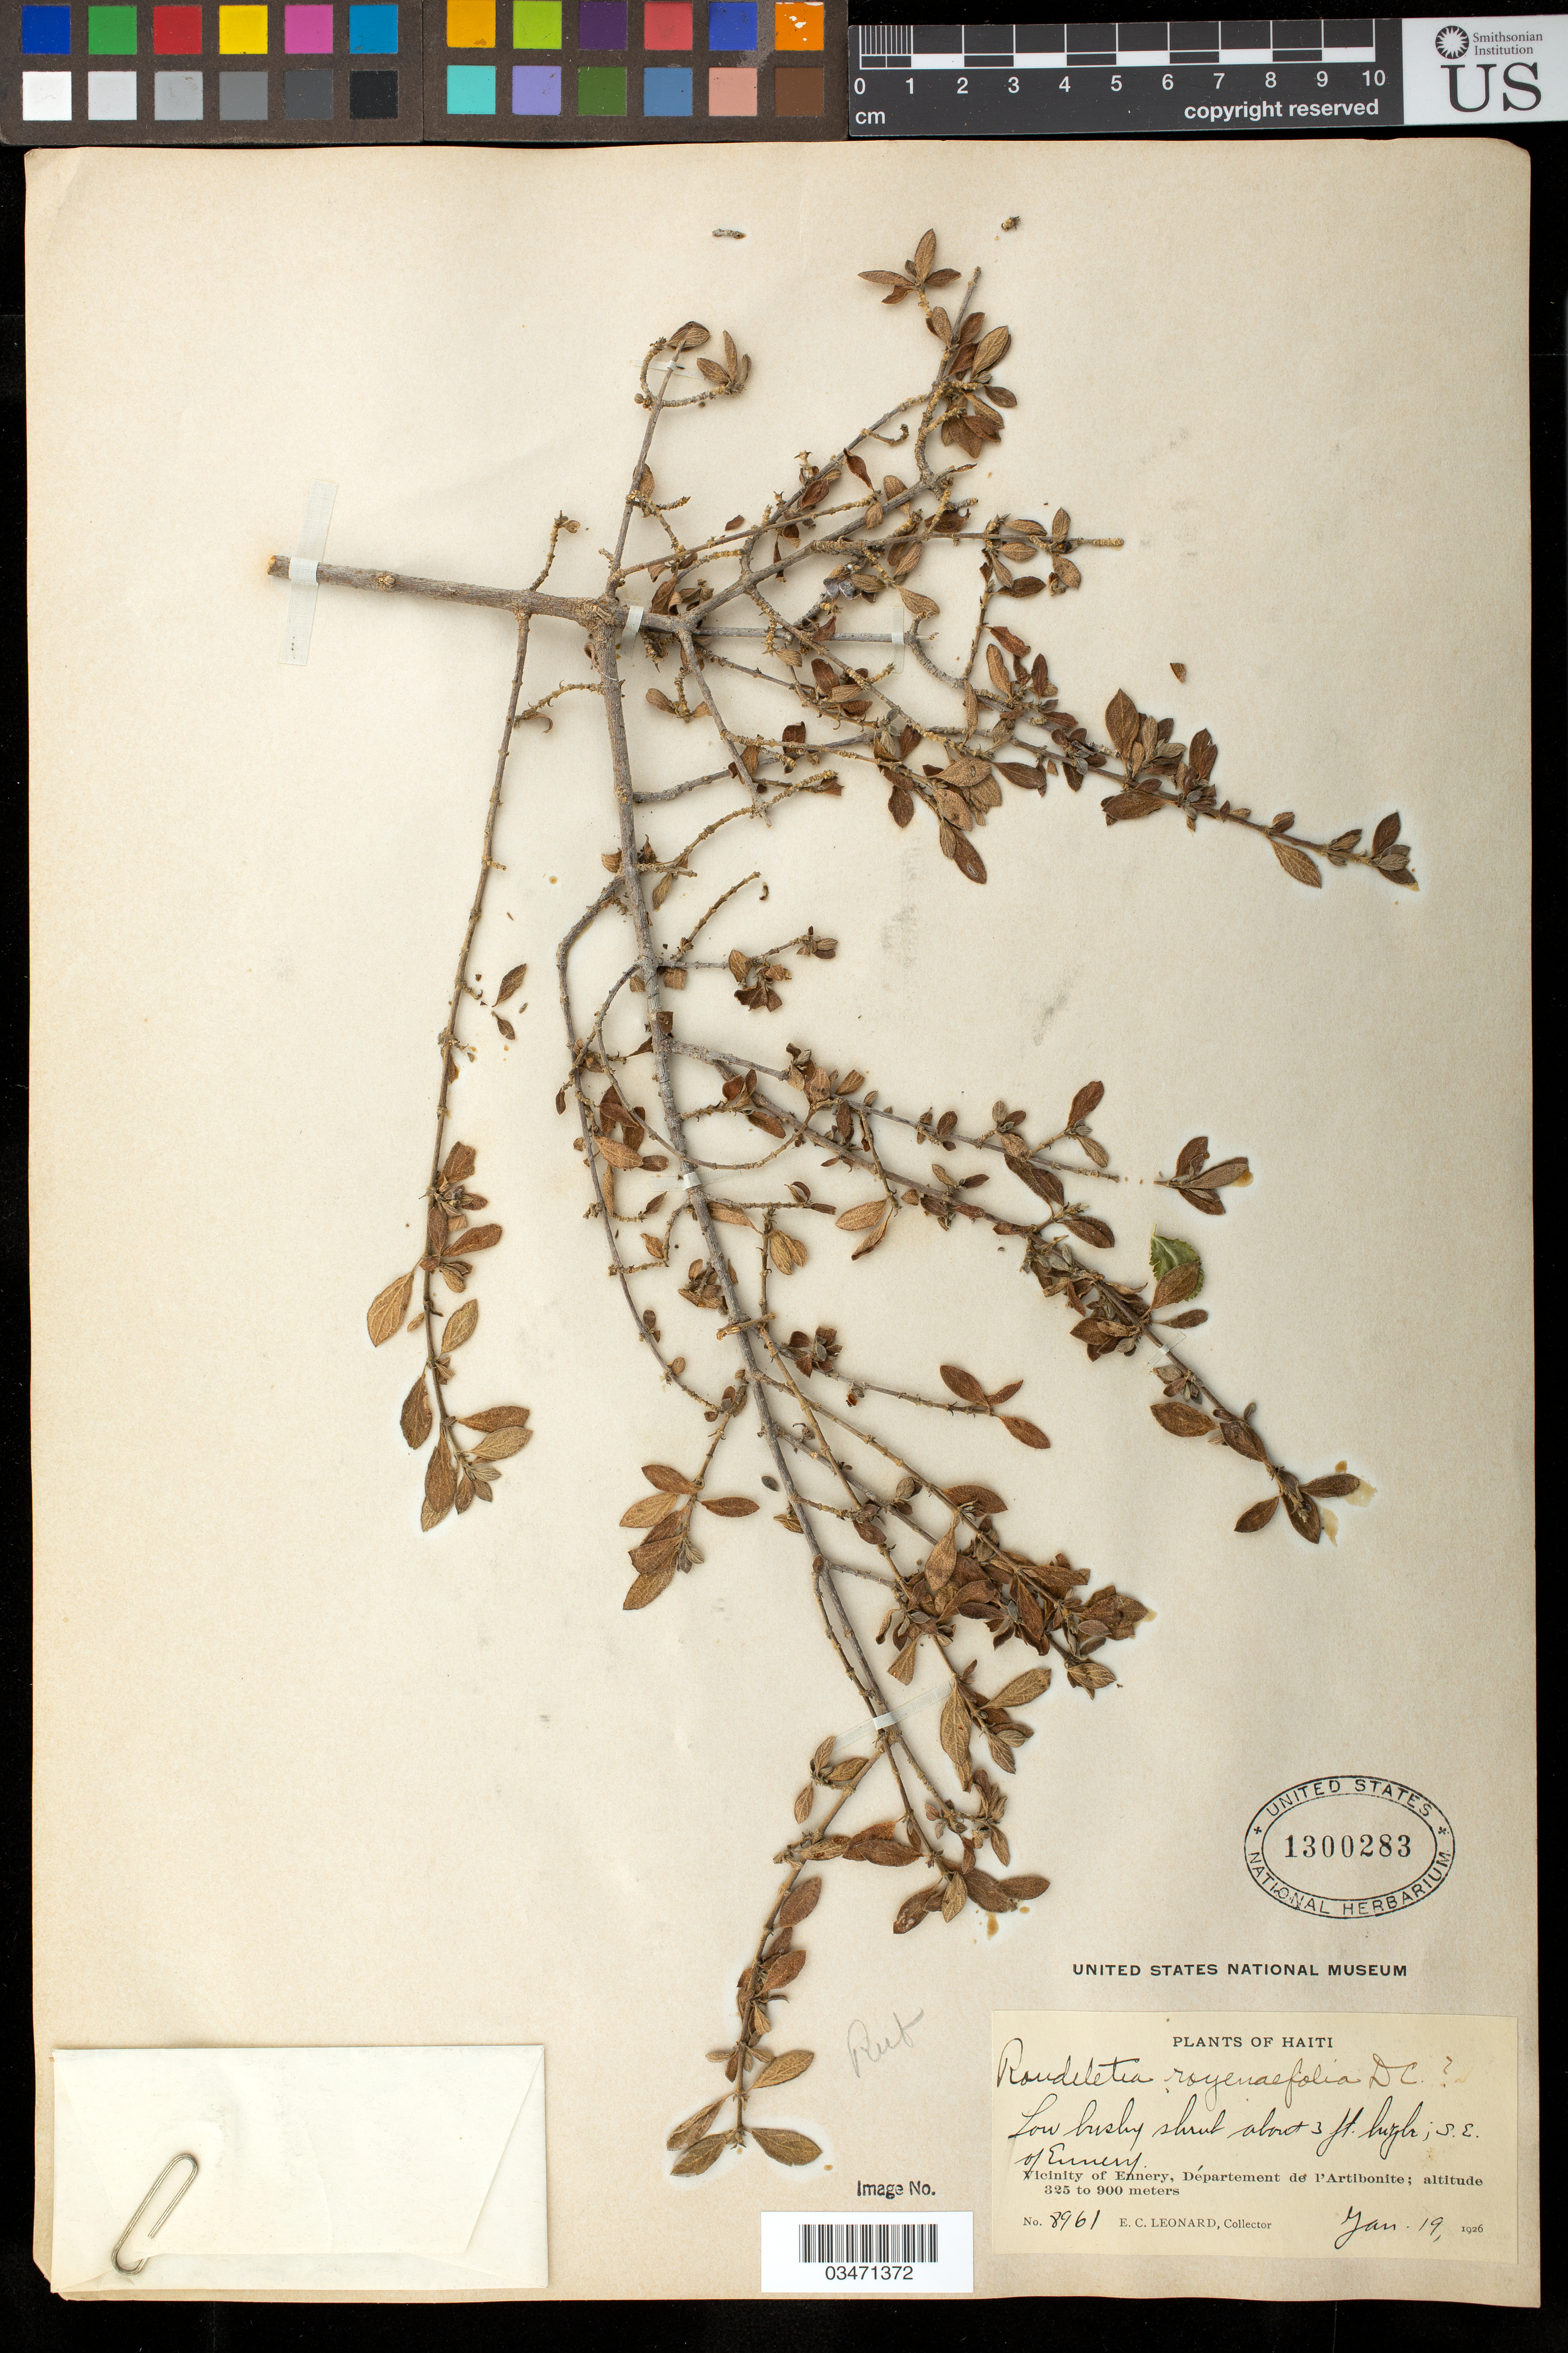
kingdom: Plantae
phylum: Tracheophyta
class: Magnoliopsida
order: Gentianales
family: Rubiaceae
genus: Rondeletia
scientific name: Rondeletia royenaefolia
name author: DC.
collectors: E. C. Leonard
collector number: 8961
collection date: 1926-01-19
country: Haiti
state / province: Artibonite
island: Hispaniola Island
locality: Vicinity of Ennery, SE of Ennery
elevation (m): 325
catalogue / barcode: US 1300283